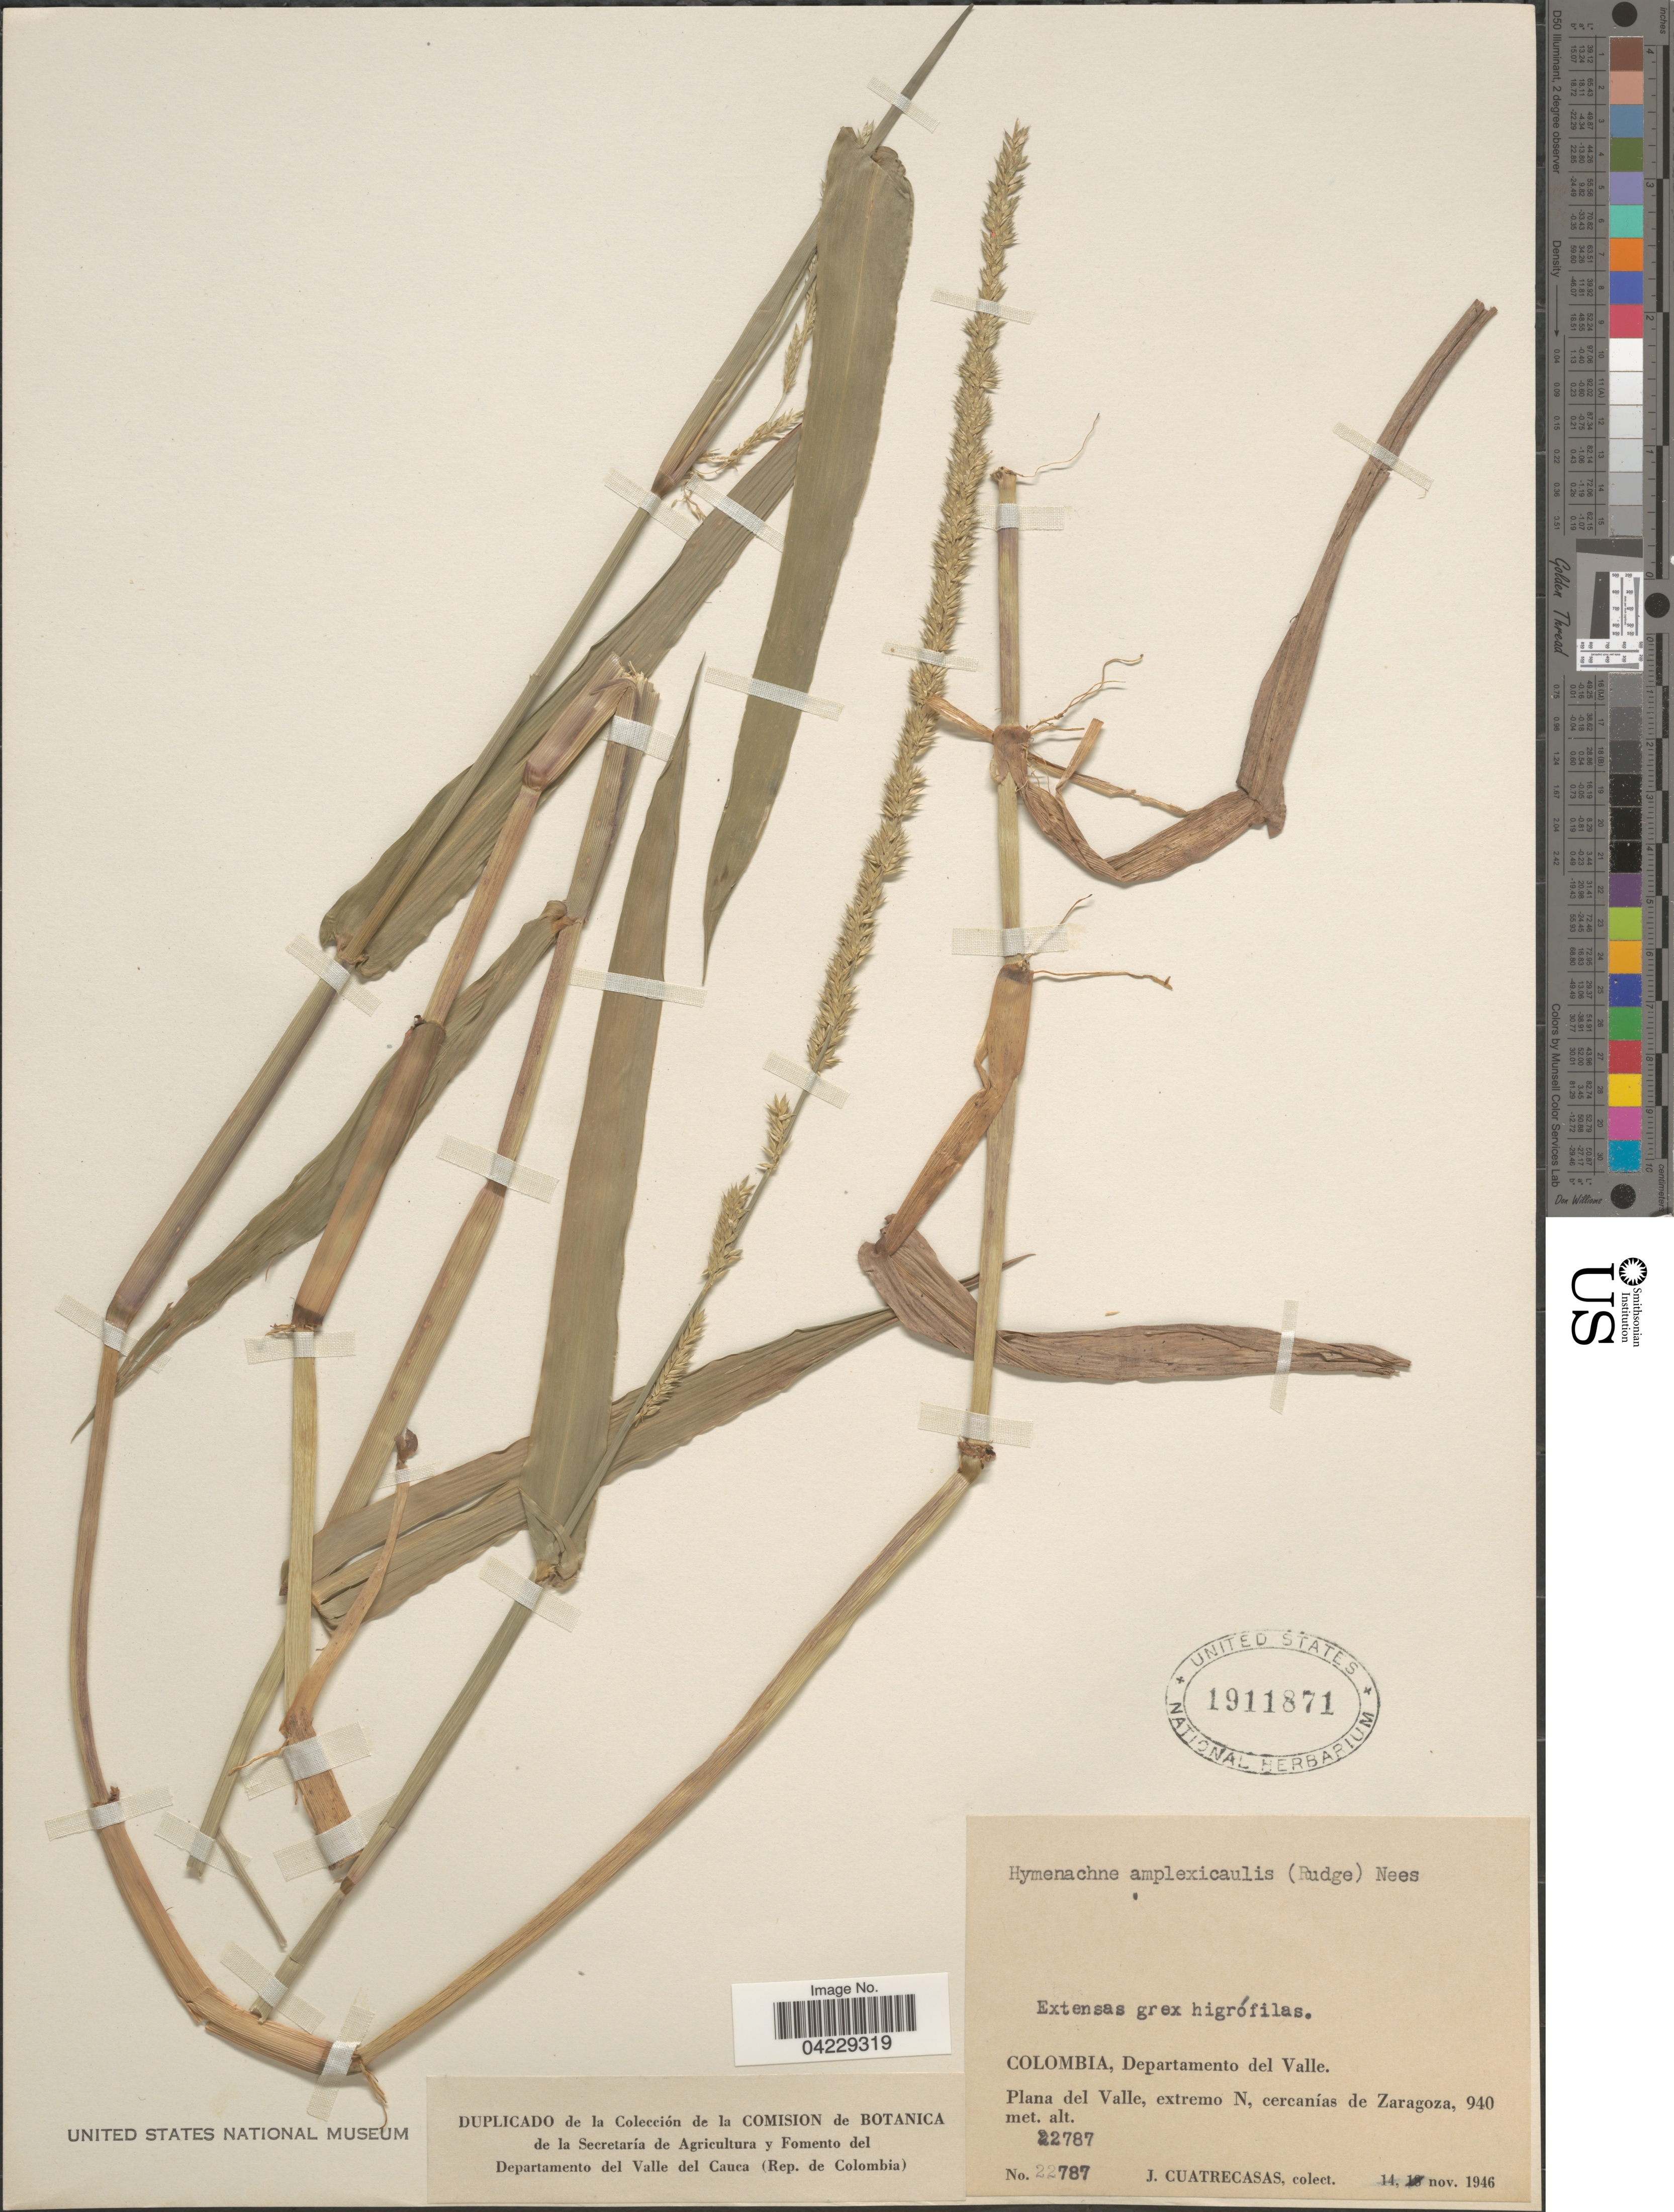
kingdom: Plantae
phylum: Tracheophyta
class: Liliopsida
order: Poales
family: Poaceae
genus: Hymenachne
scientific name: Hymenachne amplexicaulis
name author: (Rudge) Nees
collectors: J. Cuatrecasas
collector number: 22787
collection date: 1946-11-14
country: Colombia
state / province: Valle del Cauca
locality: Departamento del Valle. Plana del Valle, extremo N, cercanías de Zaragoza.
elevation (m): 940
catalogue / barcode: US 1911871